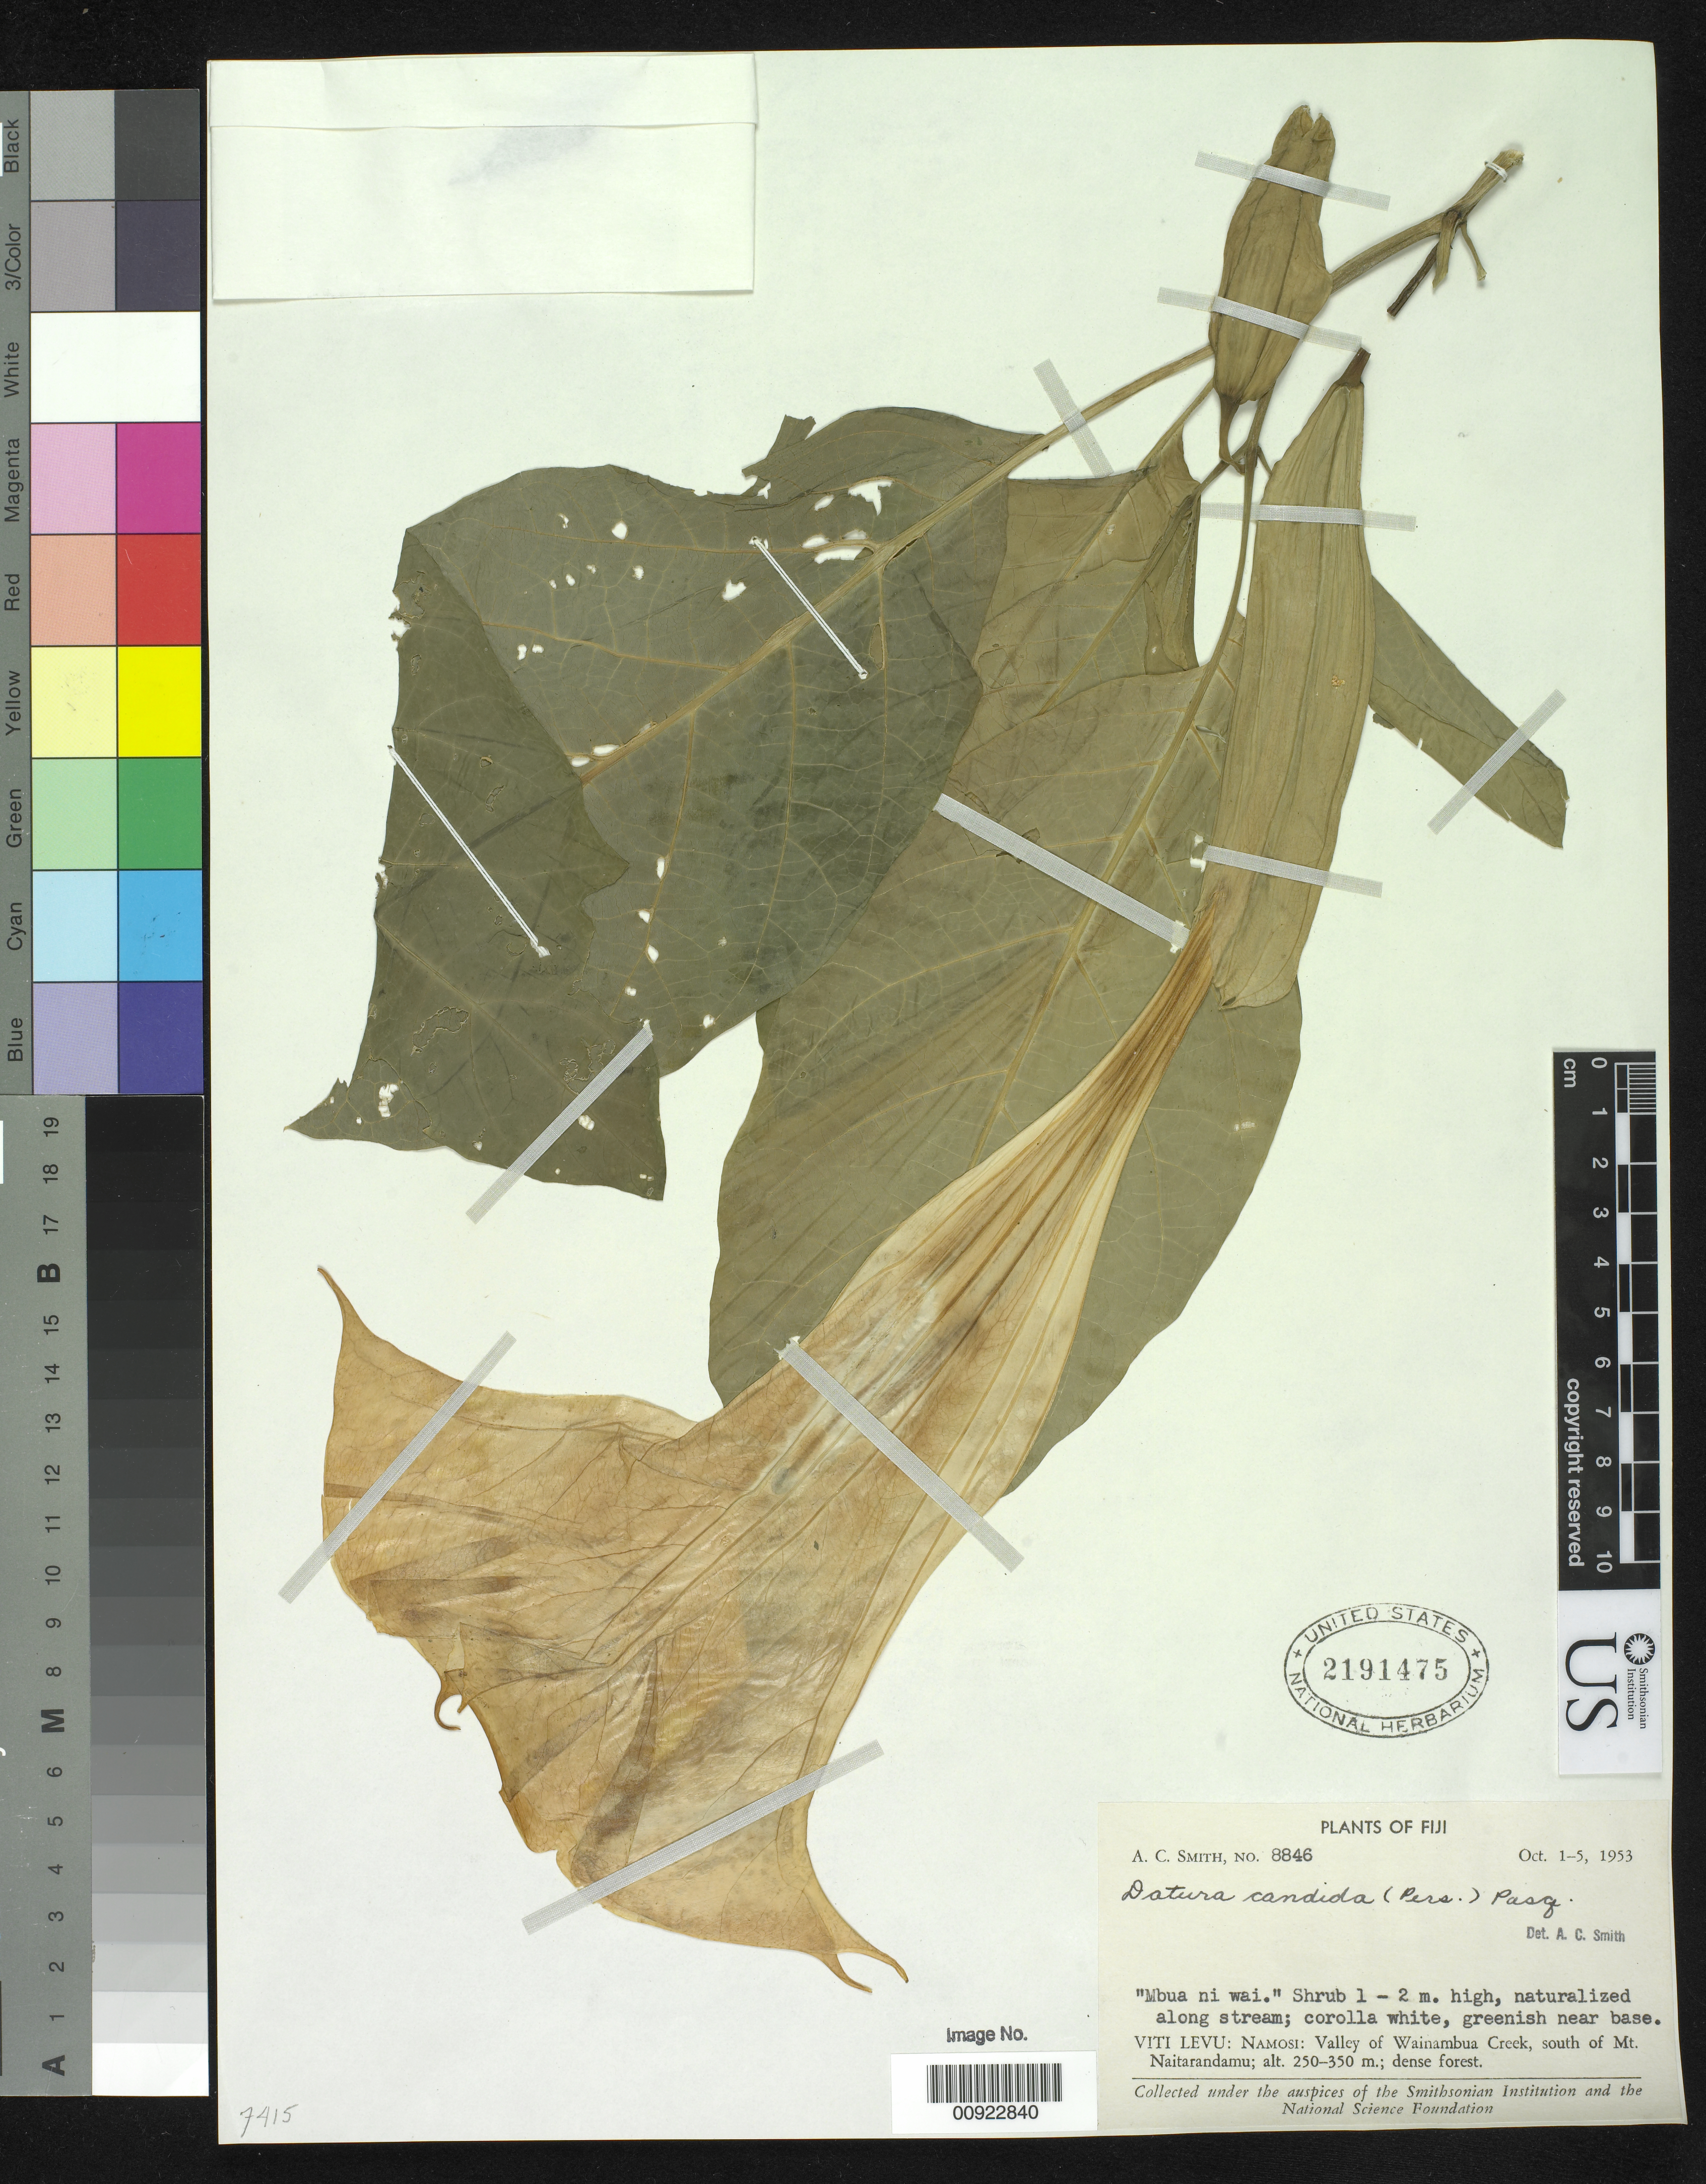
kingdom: Plantae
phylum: Tracheophyta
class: Magnoliopsida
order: Solanales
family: Solanaceae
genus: Brugmansia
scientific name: Brugmansia suaveolens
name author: (Humb. & Bonpl. ex Willd.) Brecht. & J. Presl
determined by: Lockwood, T. E.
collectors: C. A. Smith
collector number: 8846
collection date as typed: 01 Oct 1953 to 05 Oct 1953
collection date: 1953-10-01/1953-10-05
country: Fiji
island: Viti Levu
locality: Namosi: valley of Wainambua Creek, south of Mt. Naitarandamu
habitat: Dense forest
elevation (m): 250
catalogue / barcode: US 2191475